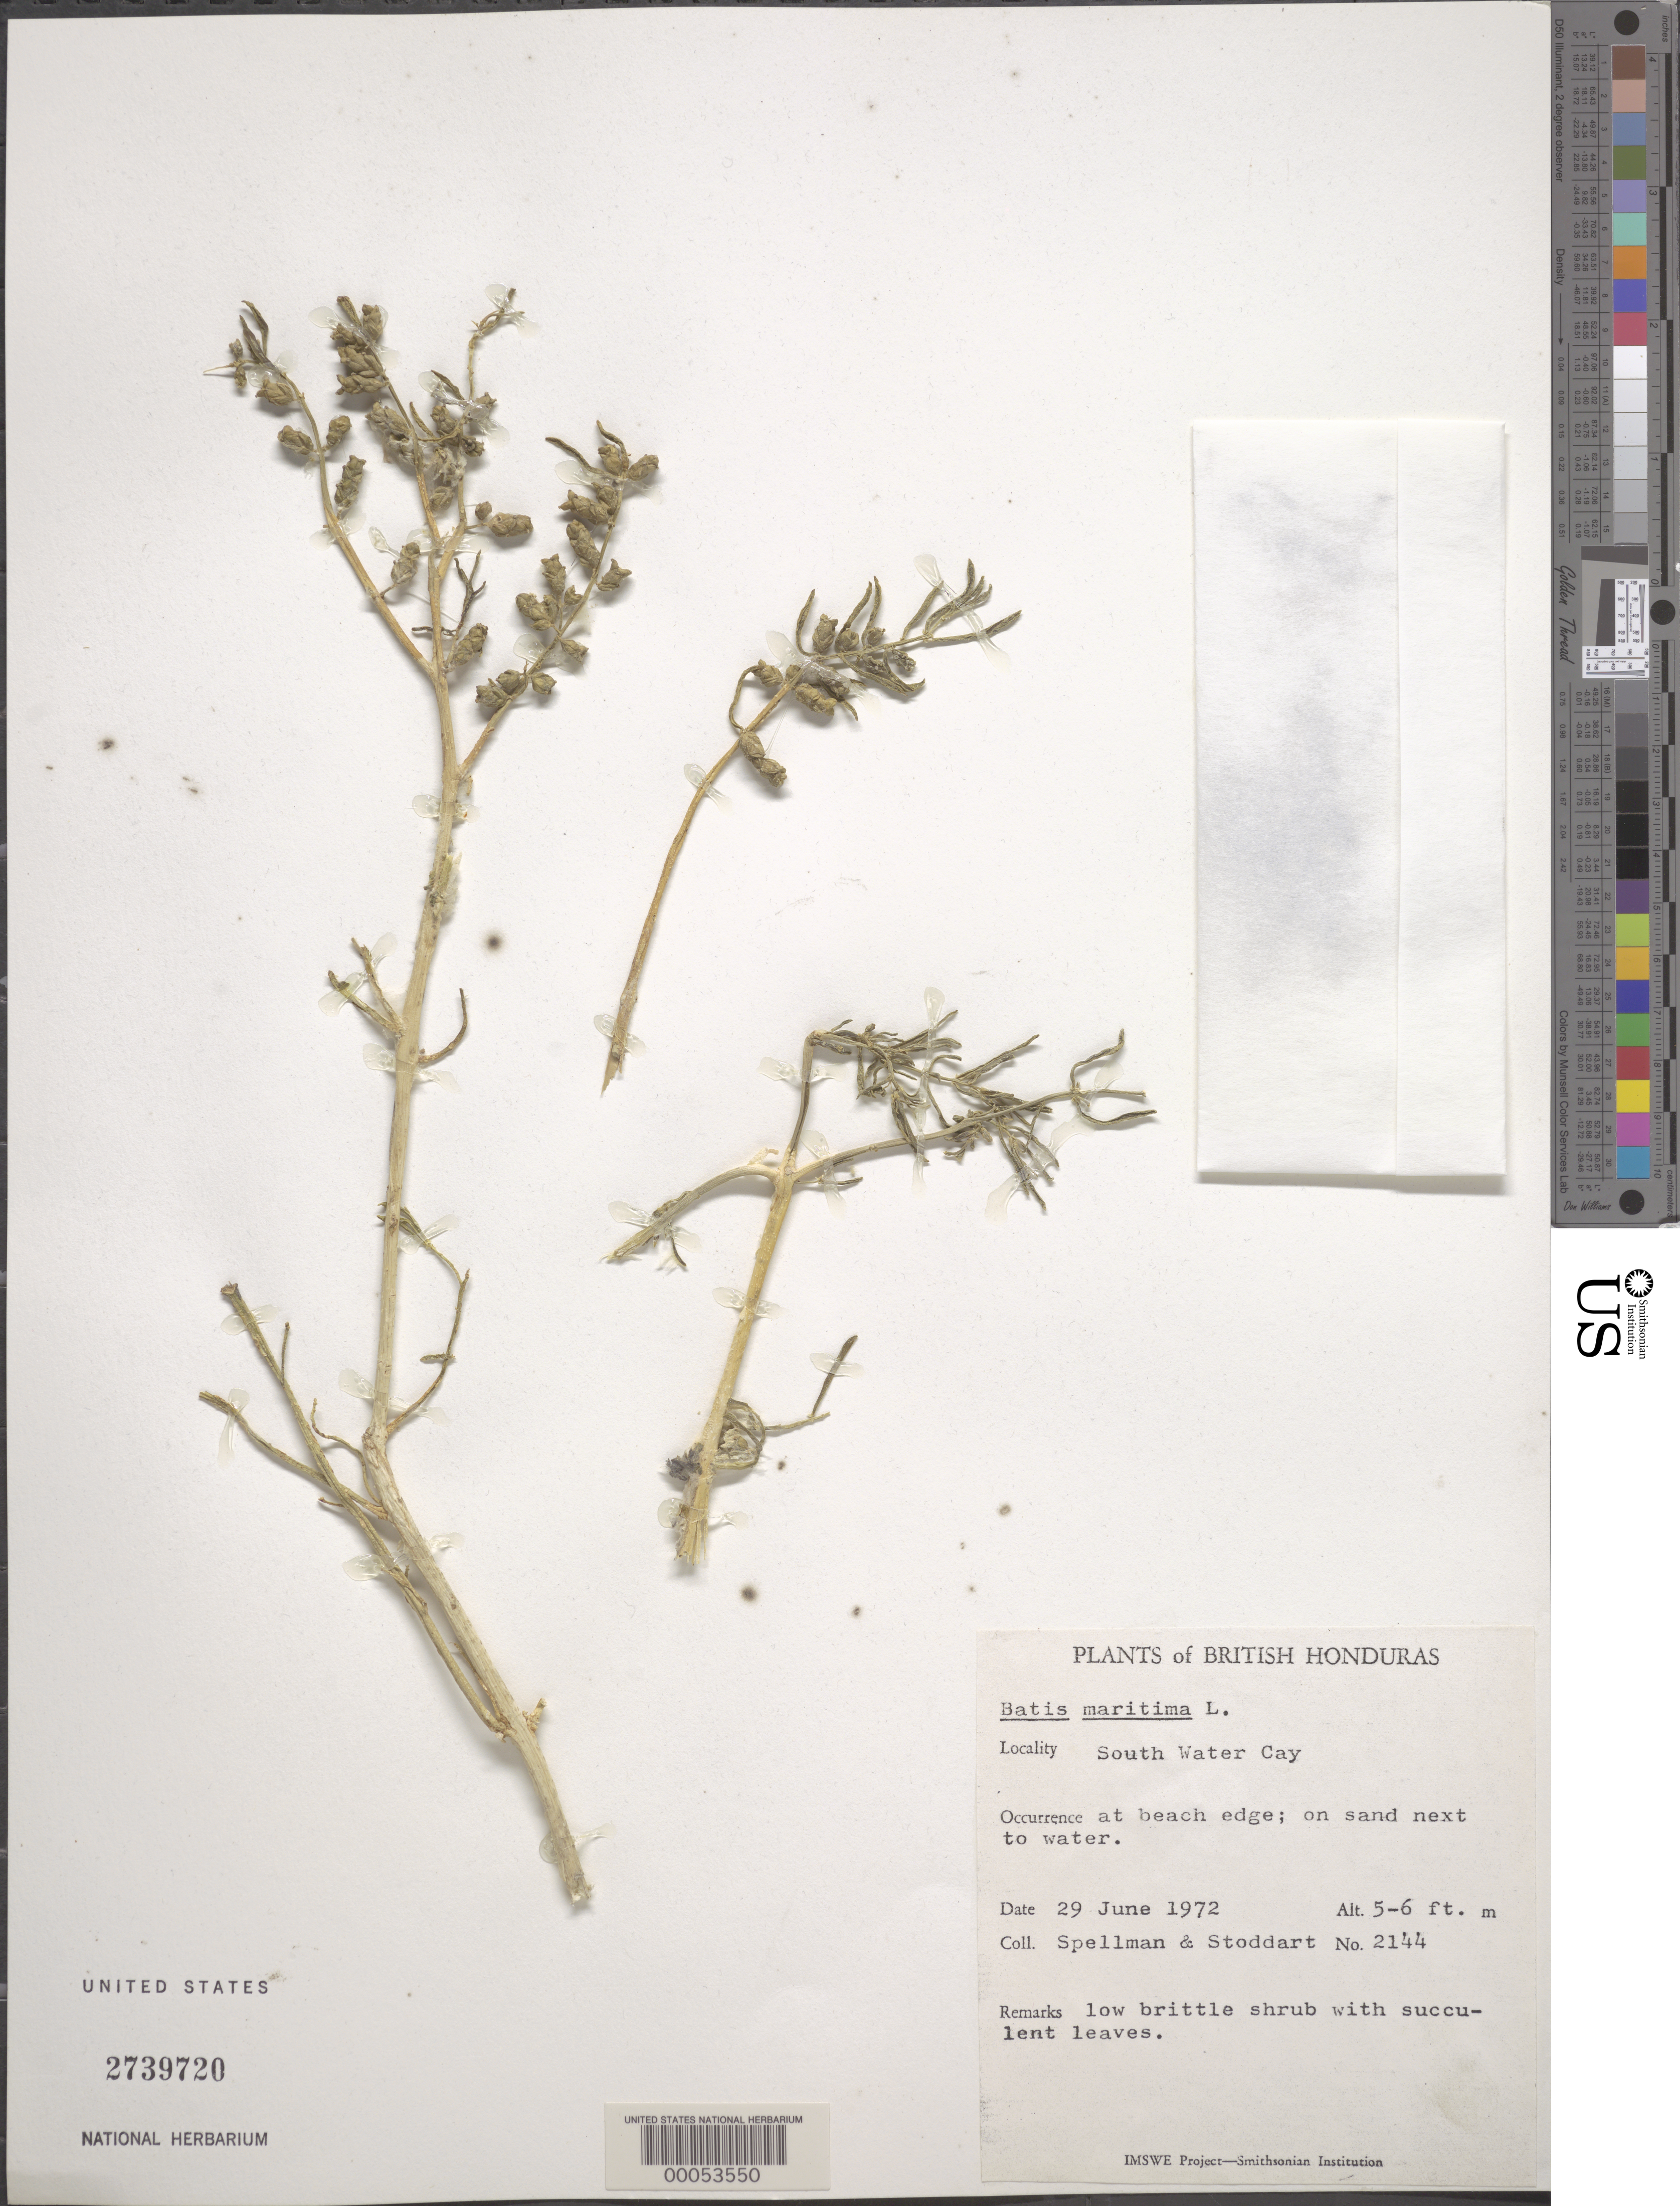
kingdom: Plantae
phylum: Tracheophyta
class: Magnoliopsida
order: Brassicales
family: Bataceae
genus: Batis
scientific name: Batis maritima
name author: L.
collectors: D. R. Stoddart & D. L. Spellman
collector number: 2144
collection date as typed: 29 Jun 1972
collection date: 1972-06-29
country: Belize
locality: South Water Cay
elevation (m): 2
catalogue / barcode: US 2739720